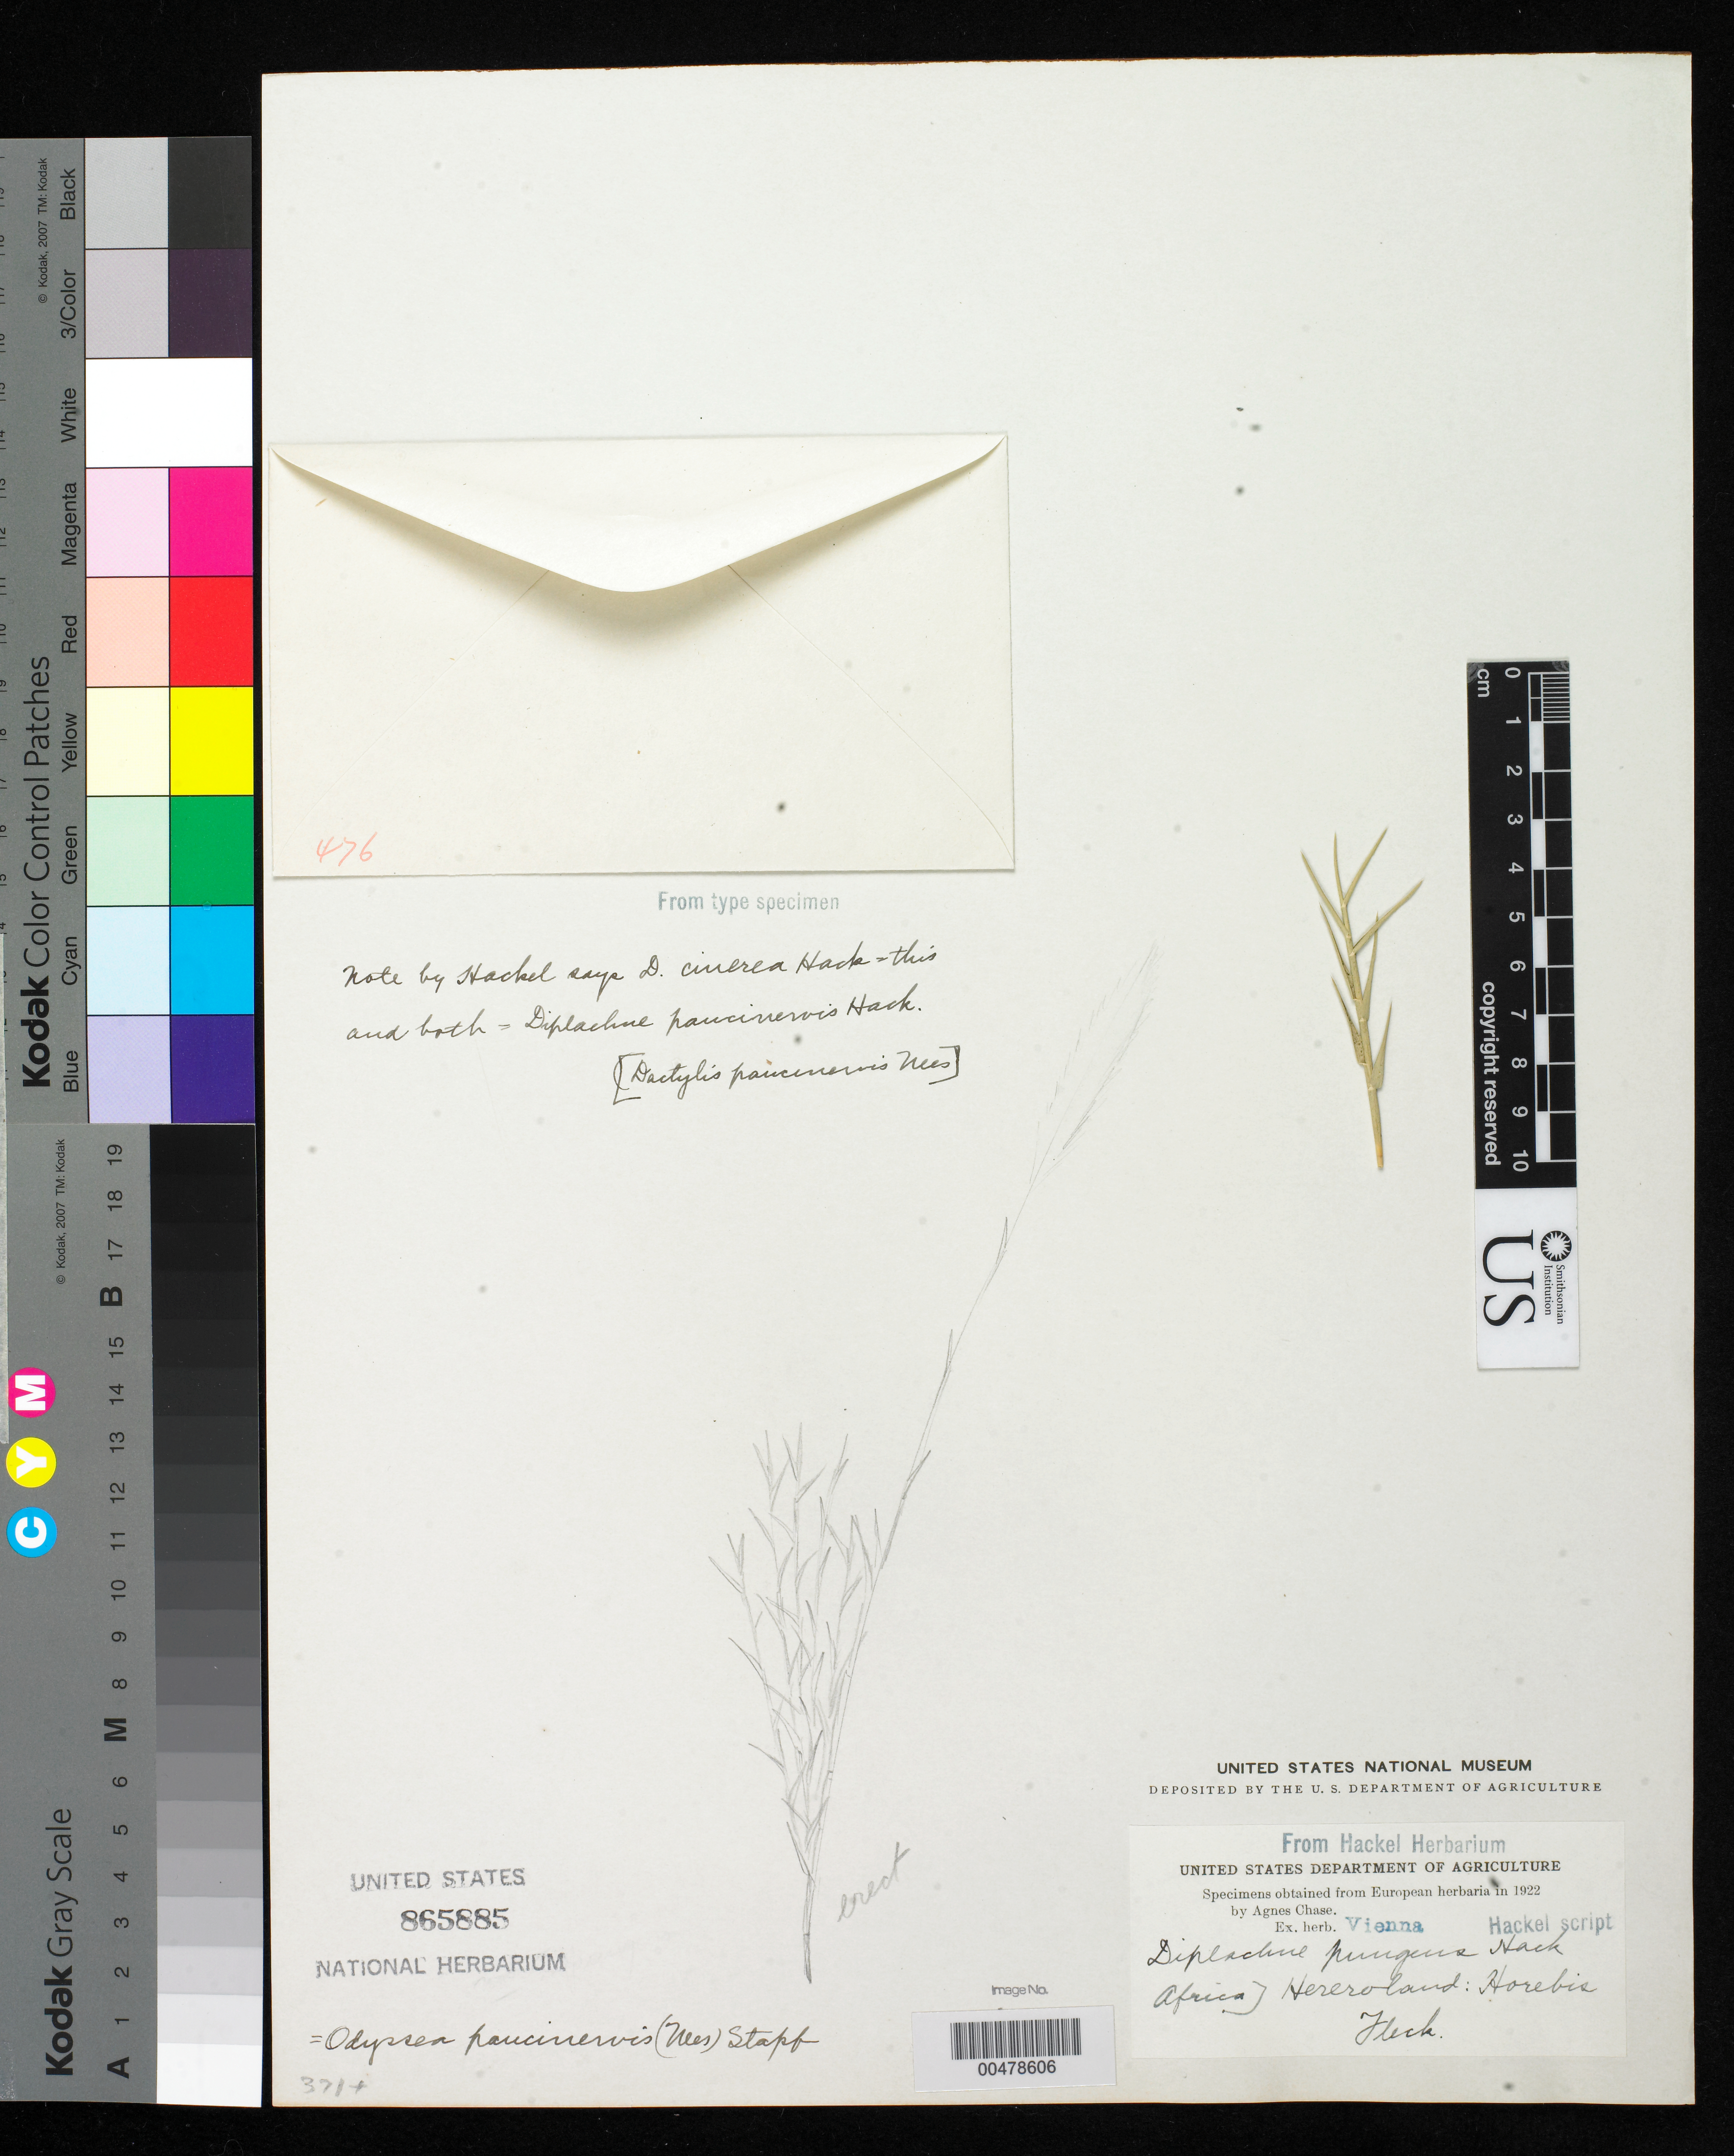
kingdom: Plantae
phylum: Tracheophyta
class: Liliopsida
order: Poales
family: Poaceae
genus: Diplachne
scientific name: Diplachne pungens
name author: Hack.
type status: Type Fragment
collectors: -. Fleck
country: Namibia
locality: Horebis.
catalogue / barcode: US 865885